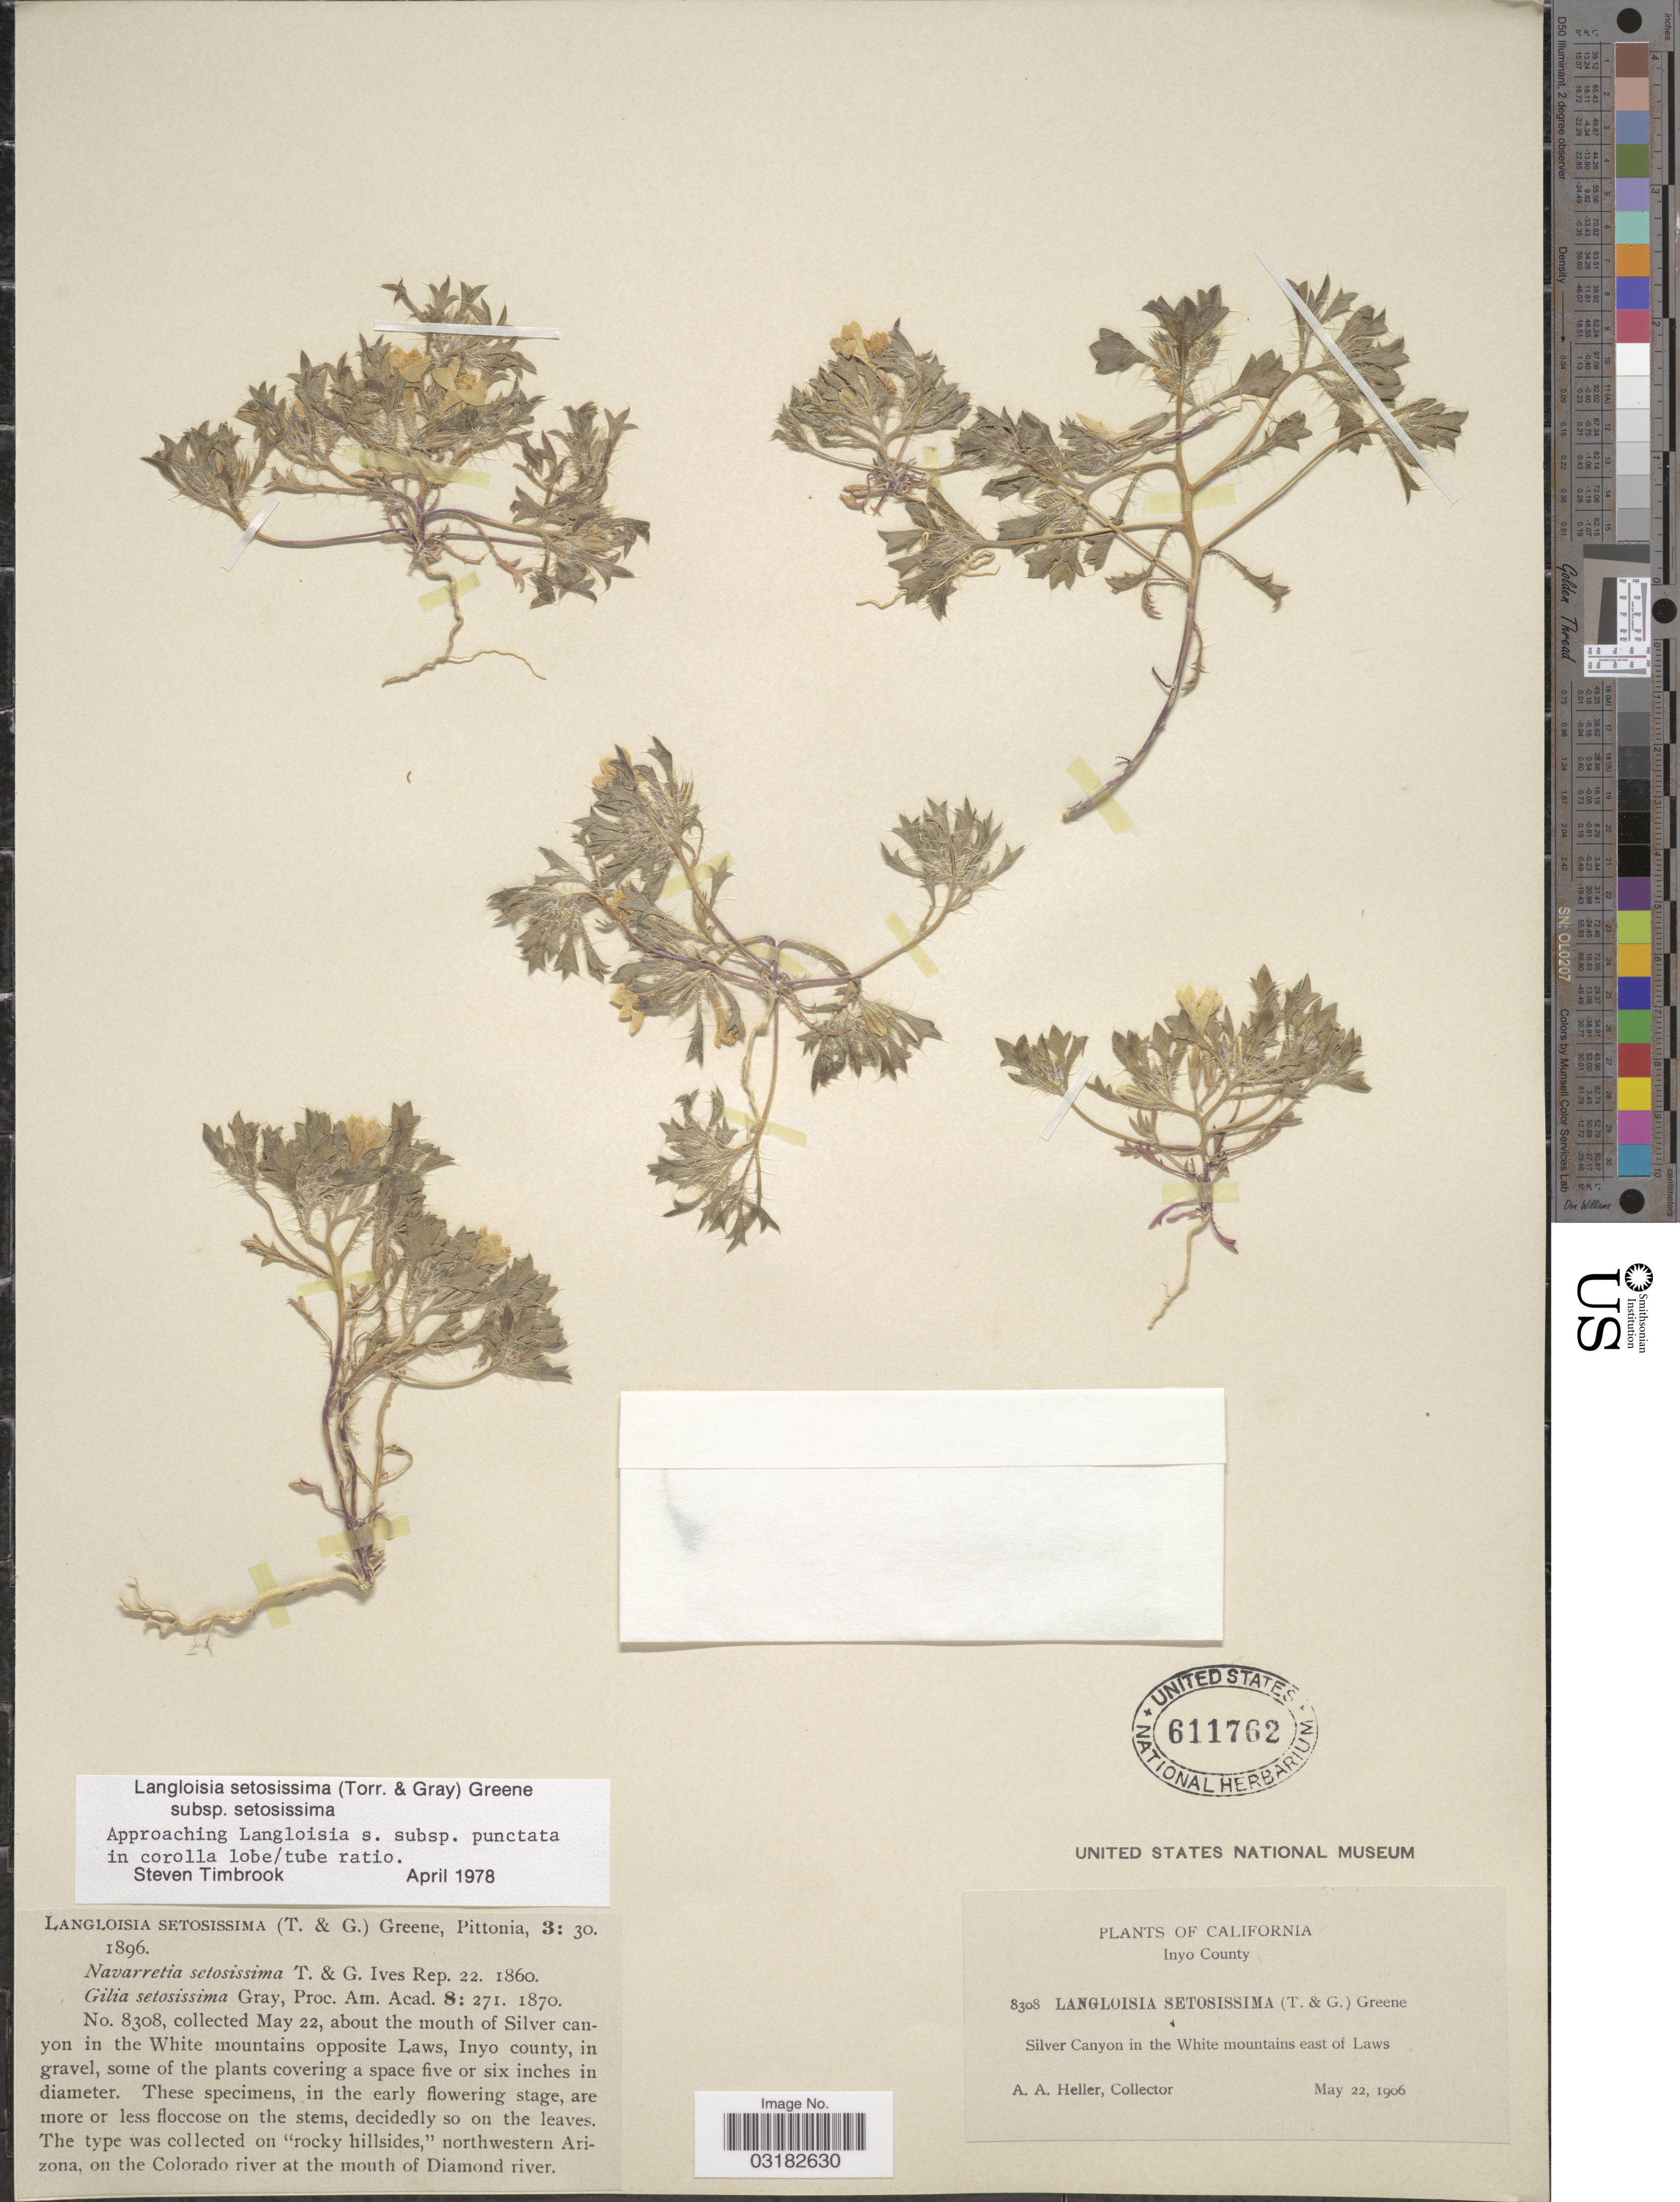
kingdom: Plantae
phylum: Tracheophyta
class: Magnoliopsida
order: Ericales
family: Polemoniaceae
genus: Langloisia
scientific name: Langloisia setosissima subsp. setosissima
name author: (Torr. & A. Gray) Greene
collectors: A. A. Heller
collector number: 8308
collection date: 1906-05-22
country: United States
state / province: California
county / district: Inyo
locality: Inyo County. Silver Canyon in the White mountains east of Laws. Northwestern Arizona, on the Colorado river at the mouth of Diamond river.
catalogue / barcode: US 611762